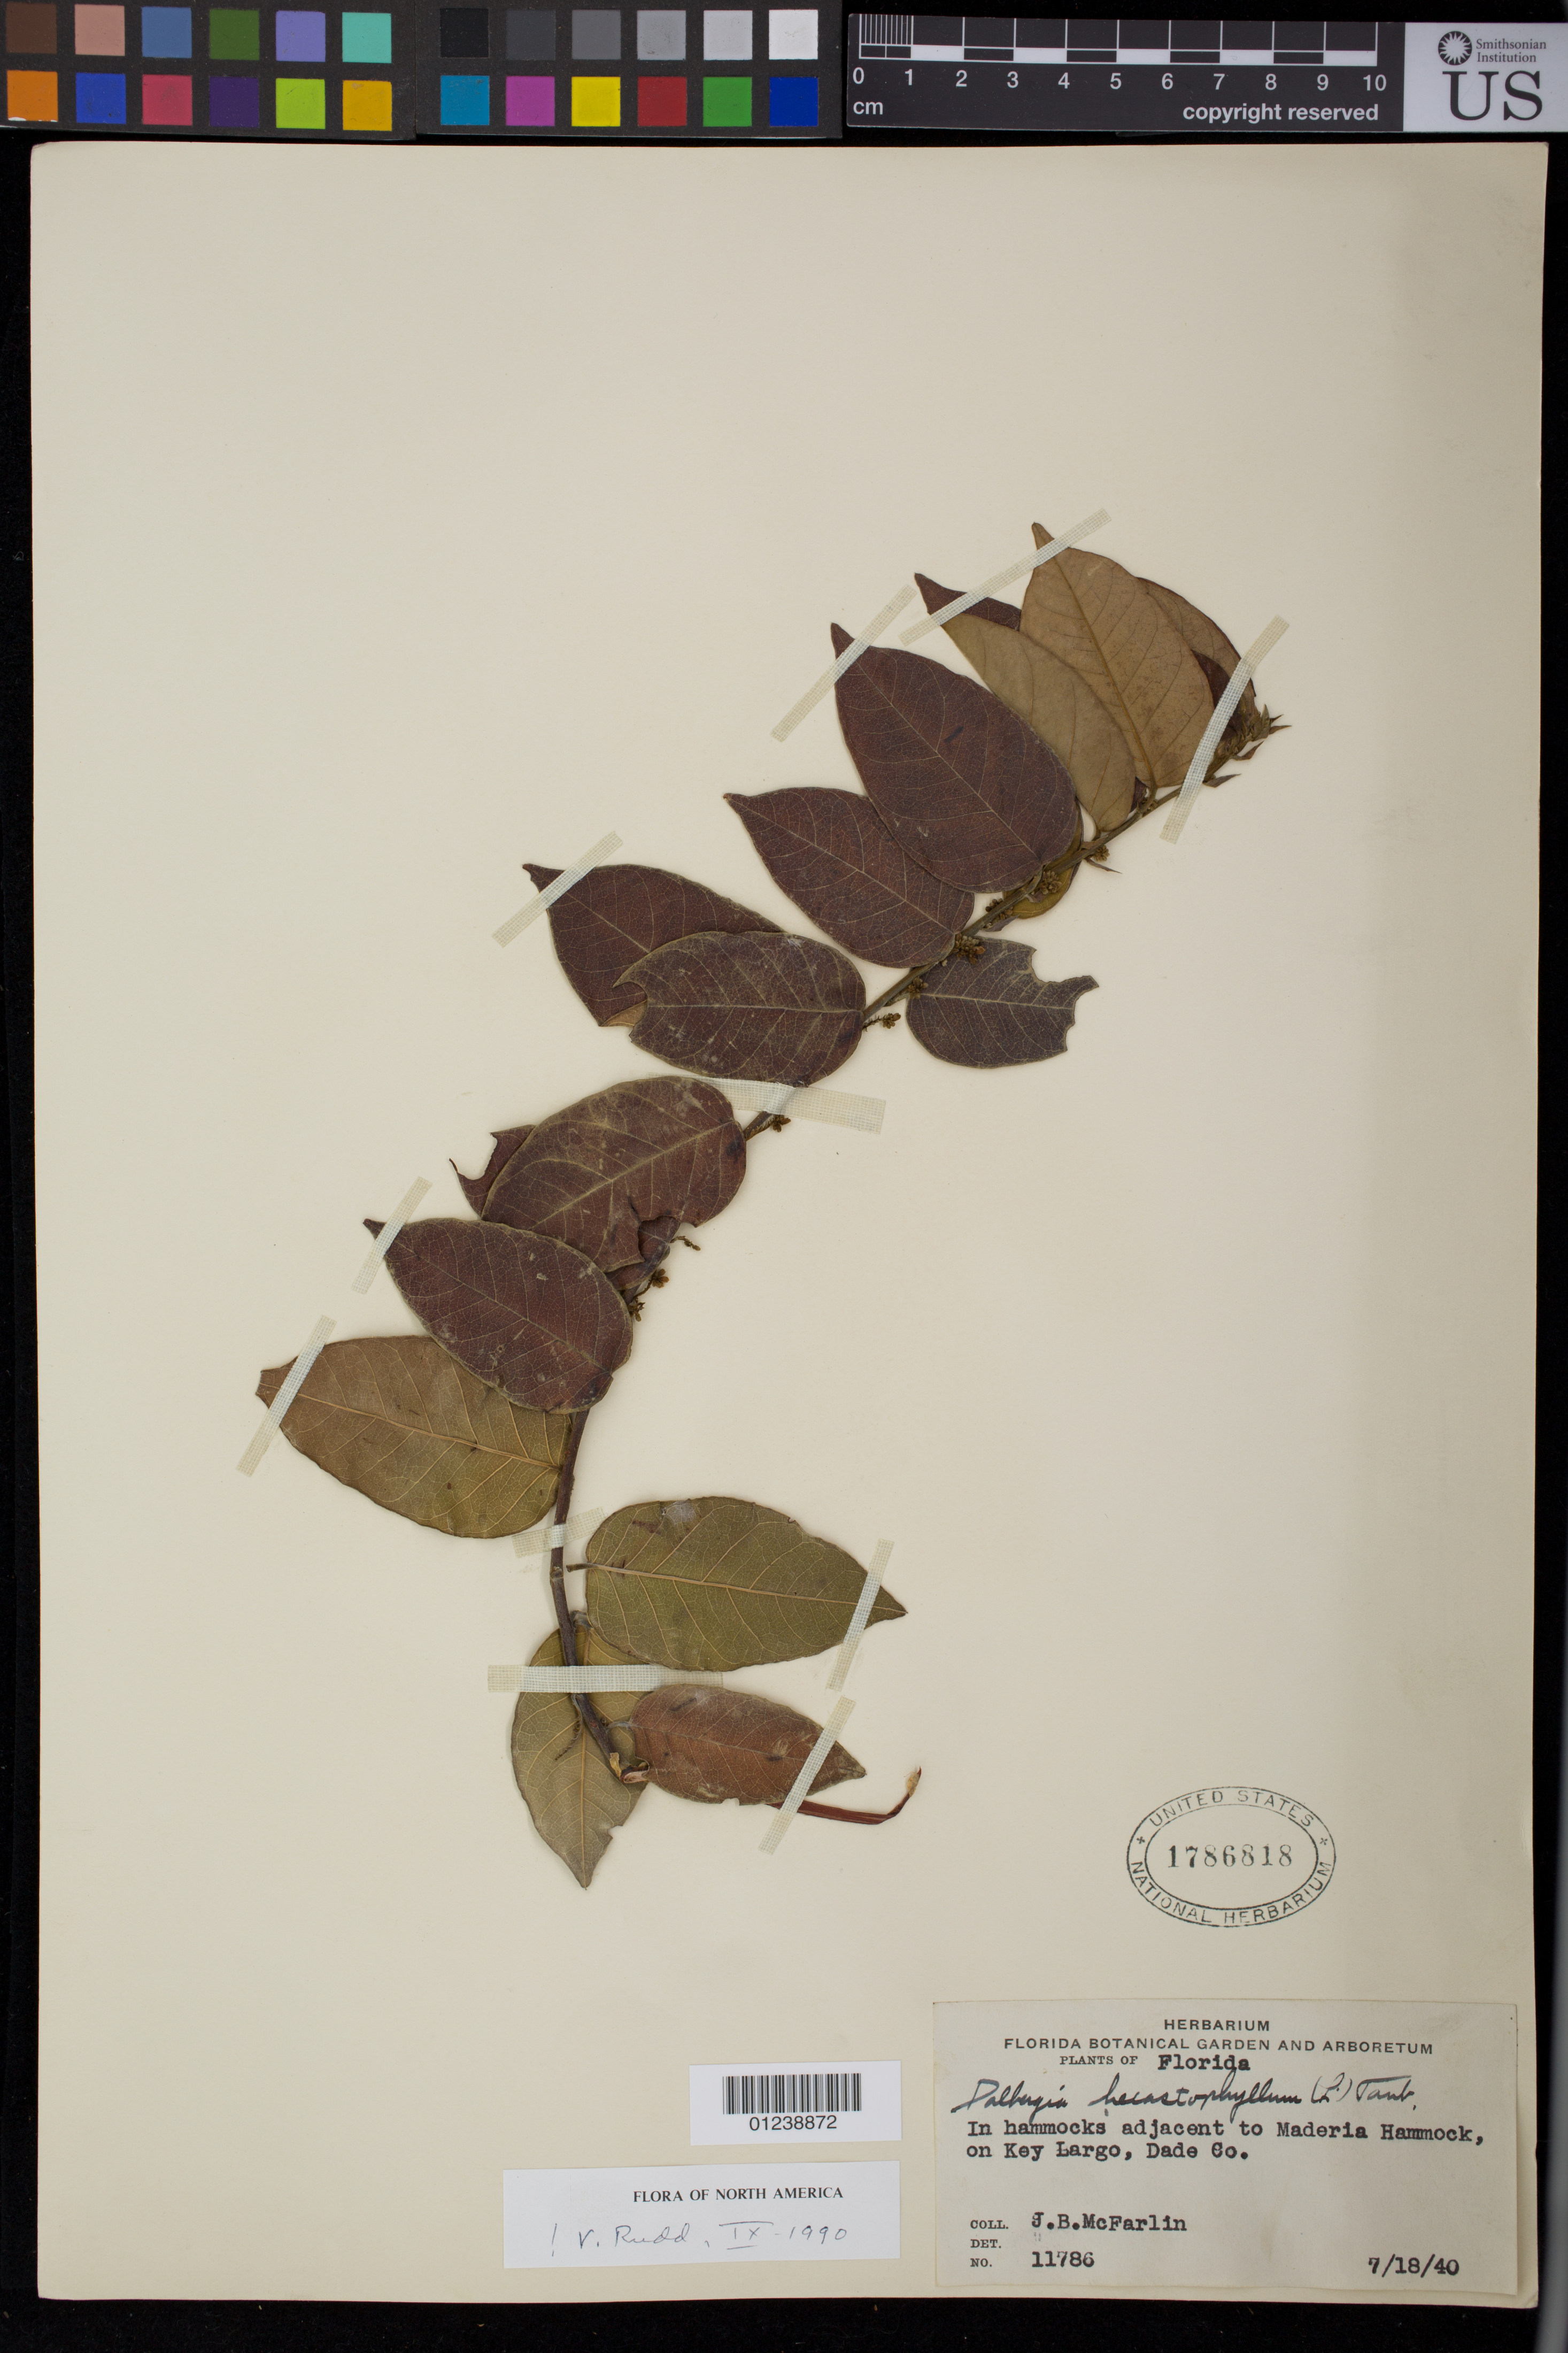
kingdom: Plantae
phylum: Tracheophyta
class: Magnoliopsida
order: Fabales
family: Fabaceae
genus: Dalbergia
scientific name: Dalbergia ecastaphyllum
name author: (L.) Taub.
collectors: J. McFarlin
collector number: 11786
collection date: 1940-07-18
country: United States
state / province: Florida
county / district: Monroe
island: Key Largo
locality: In hammocks adjacent to Maderia Hammock, on Key Largo.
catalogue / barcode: US 1786818